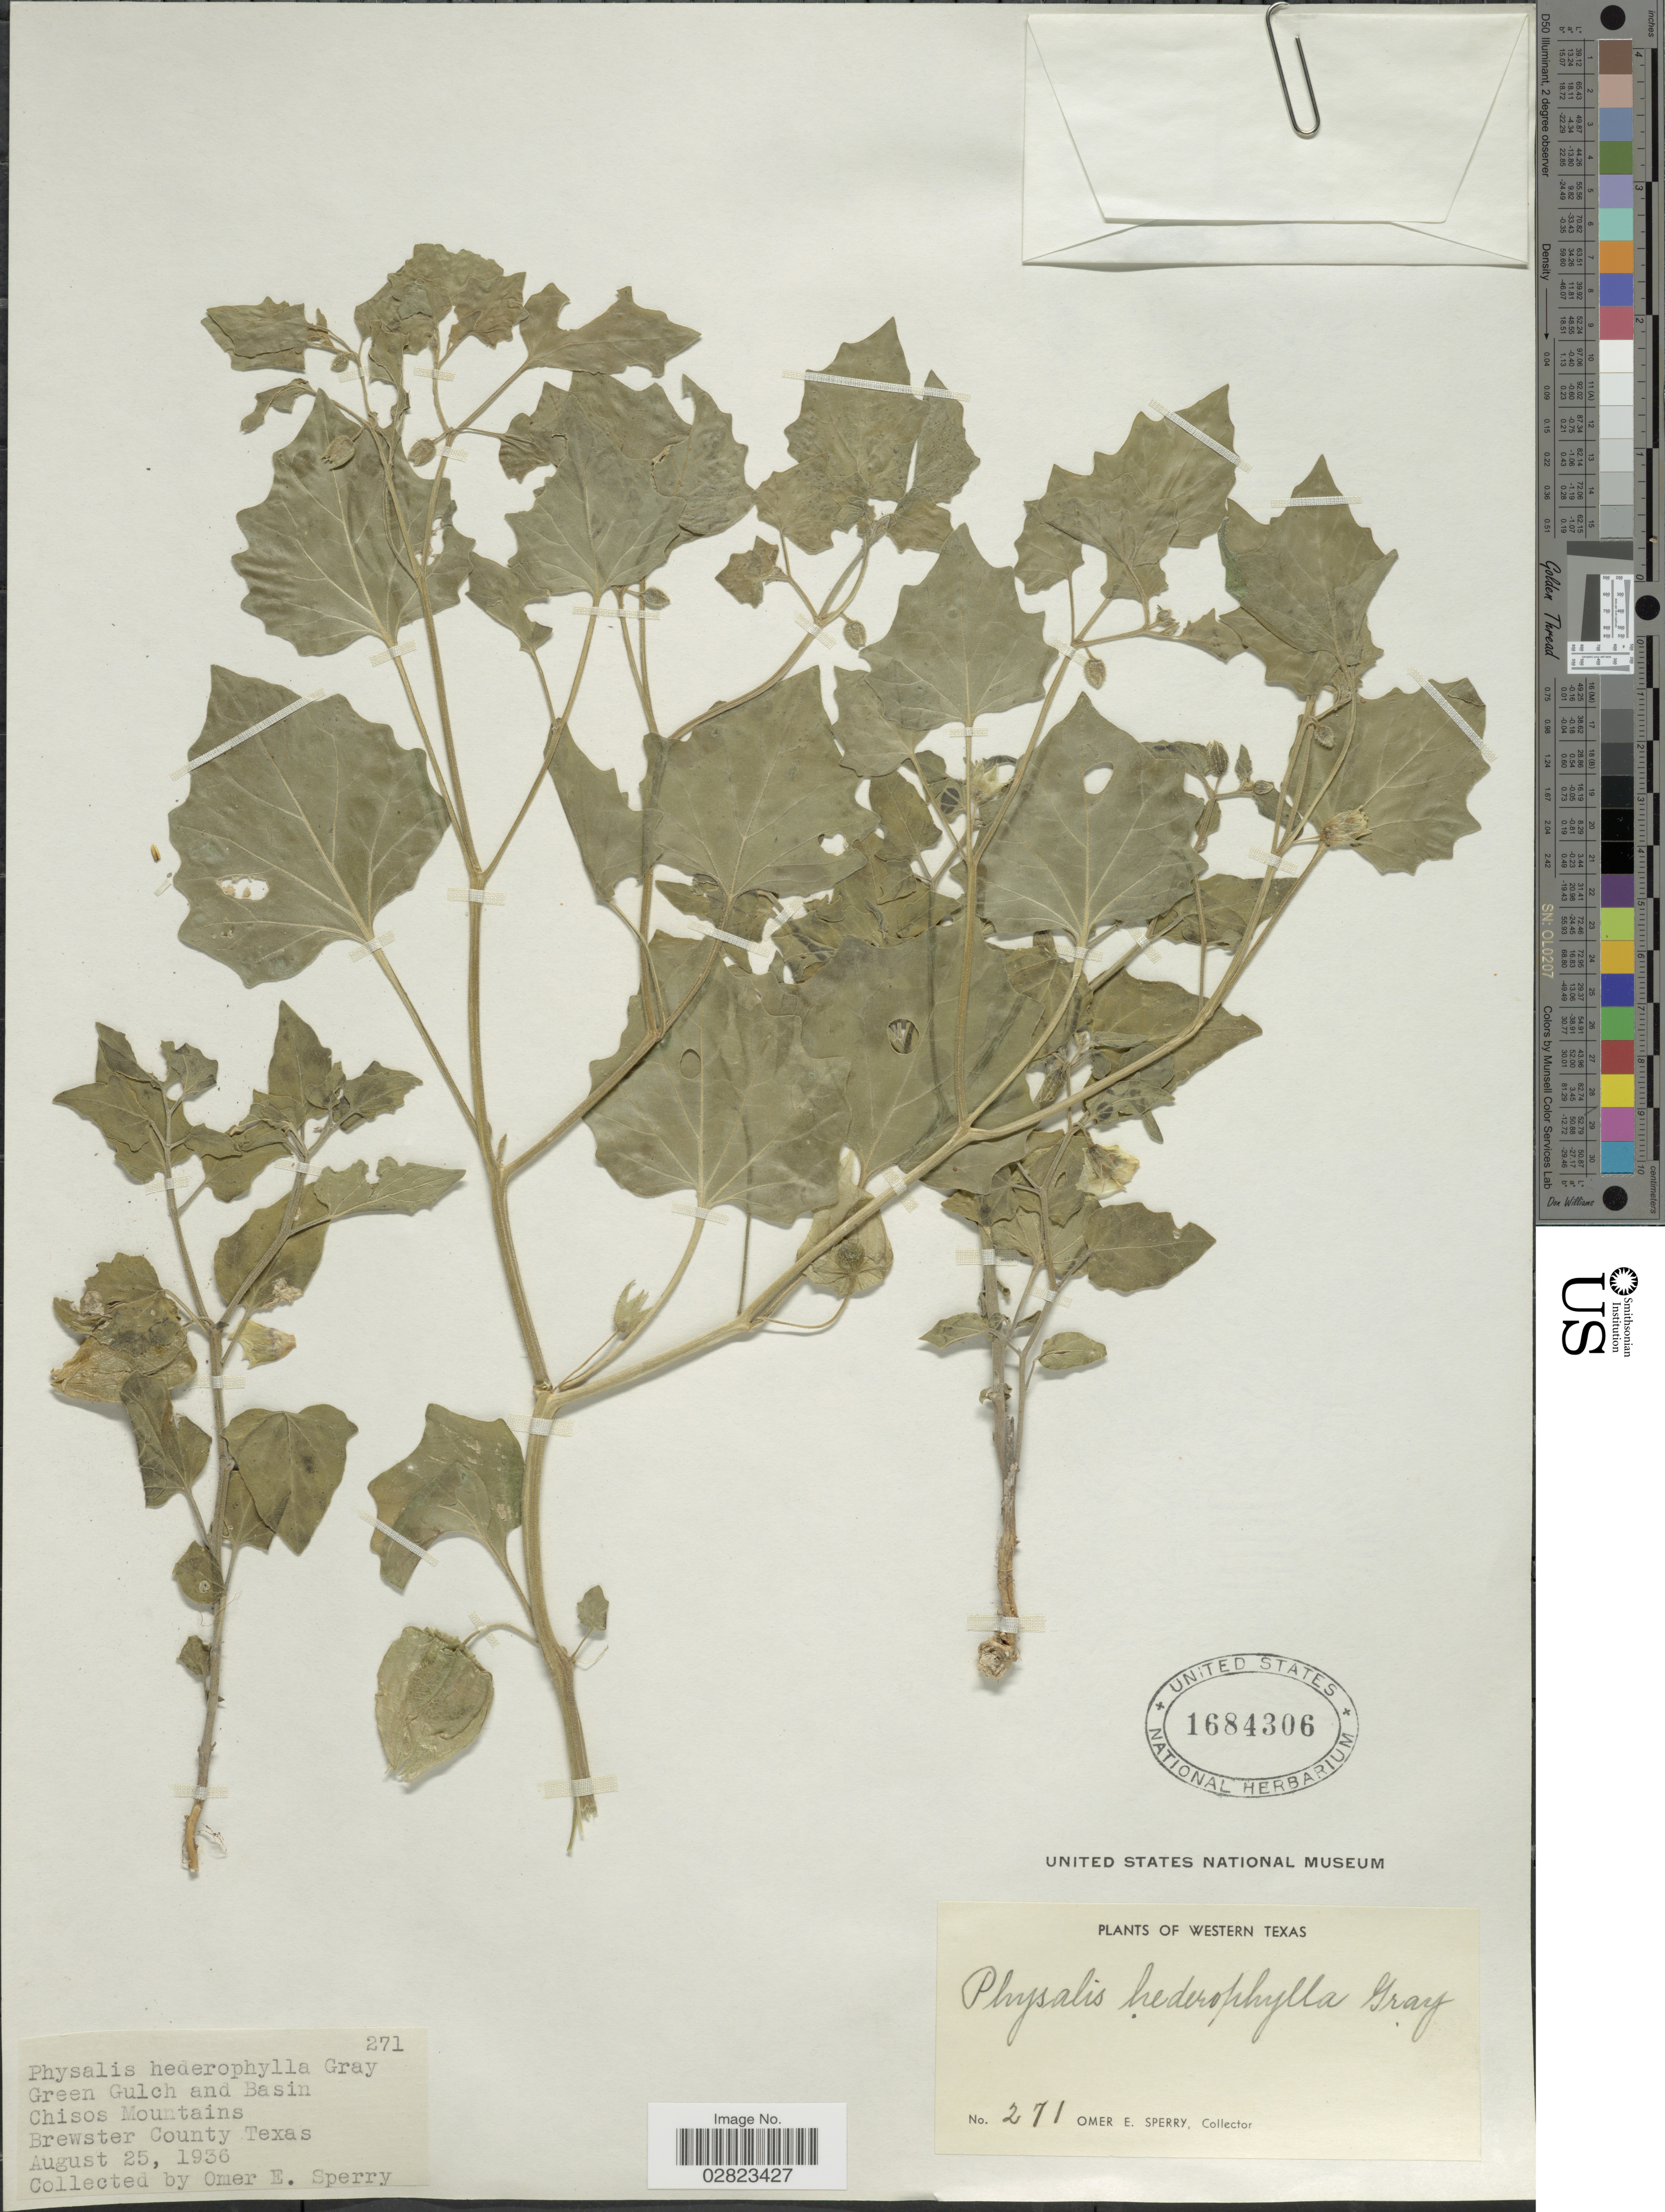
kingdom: Plantae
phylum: Tracheophyta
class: Magnoliopsida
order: Solanales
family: Solanaceae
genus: Physalis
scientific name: Physalis hederifolia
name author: A. Gray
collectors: O. E. Sperry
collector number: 271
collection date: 1936-08-25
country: United States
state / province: Texas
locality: Western Texas. Green Gulch and Basin, Chisos Mountains, Brewster County.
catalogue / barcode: US 1684306